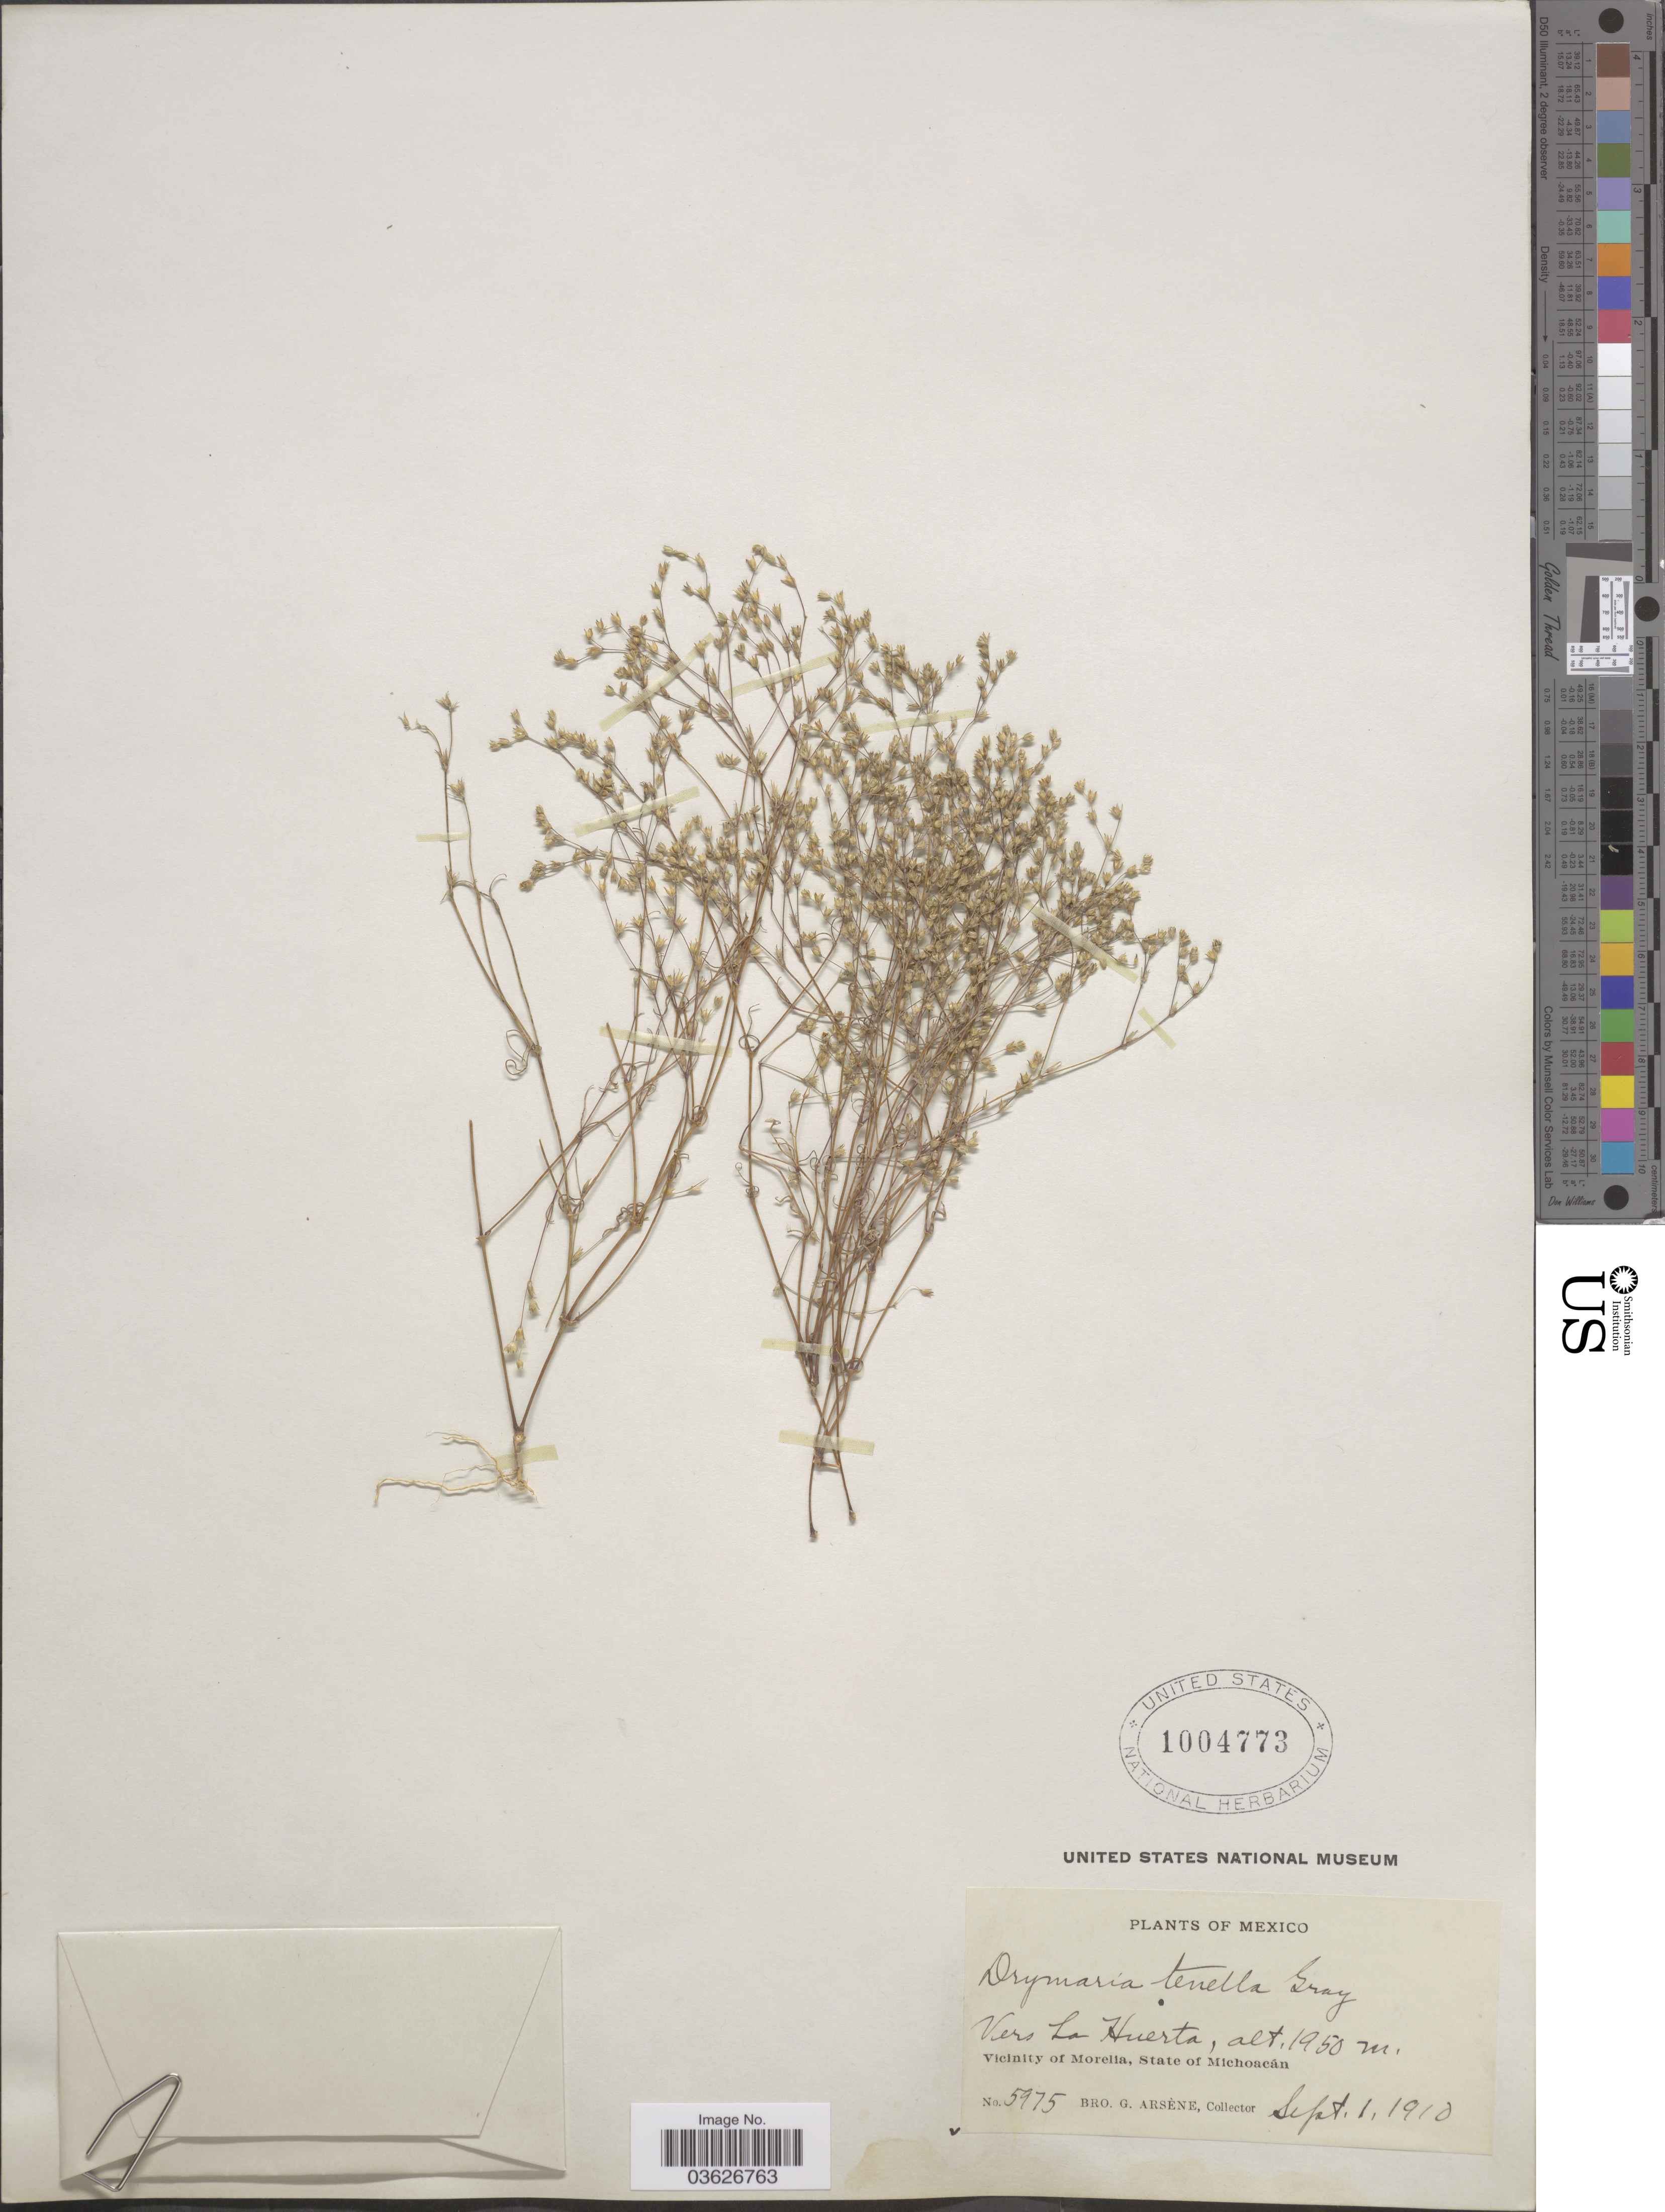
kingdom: Plantae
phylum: Tracheophyta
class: Magnoliopsida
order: Caryophyllales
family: Caryophyllaceae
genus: Drymaria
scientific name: Drymaria leptophylla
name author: (Cham.) Fenzl ex Rohrb.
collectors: Bro. G. Arsène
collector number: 5975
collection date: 1910-09-01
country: Mexico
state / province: Michoacán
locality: Vers La Huerta. Vicinity of Morelia.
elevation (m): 1950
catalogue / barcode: US 1004773